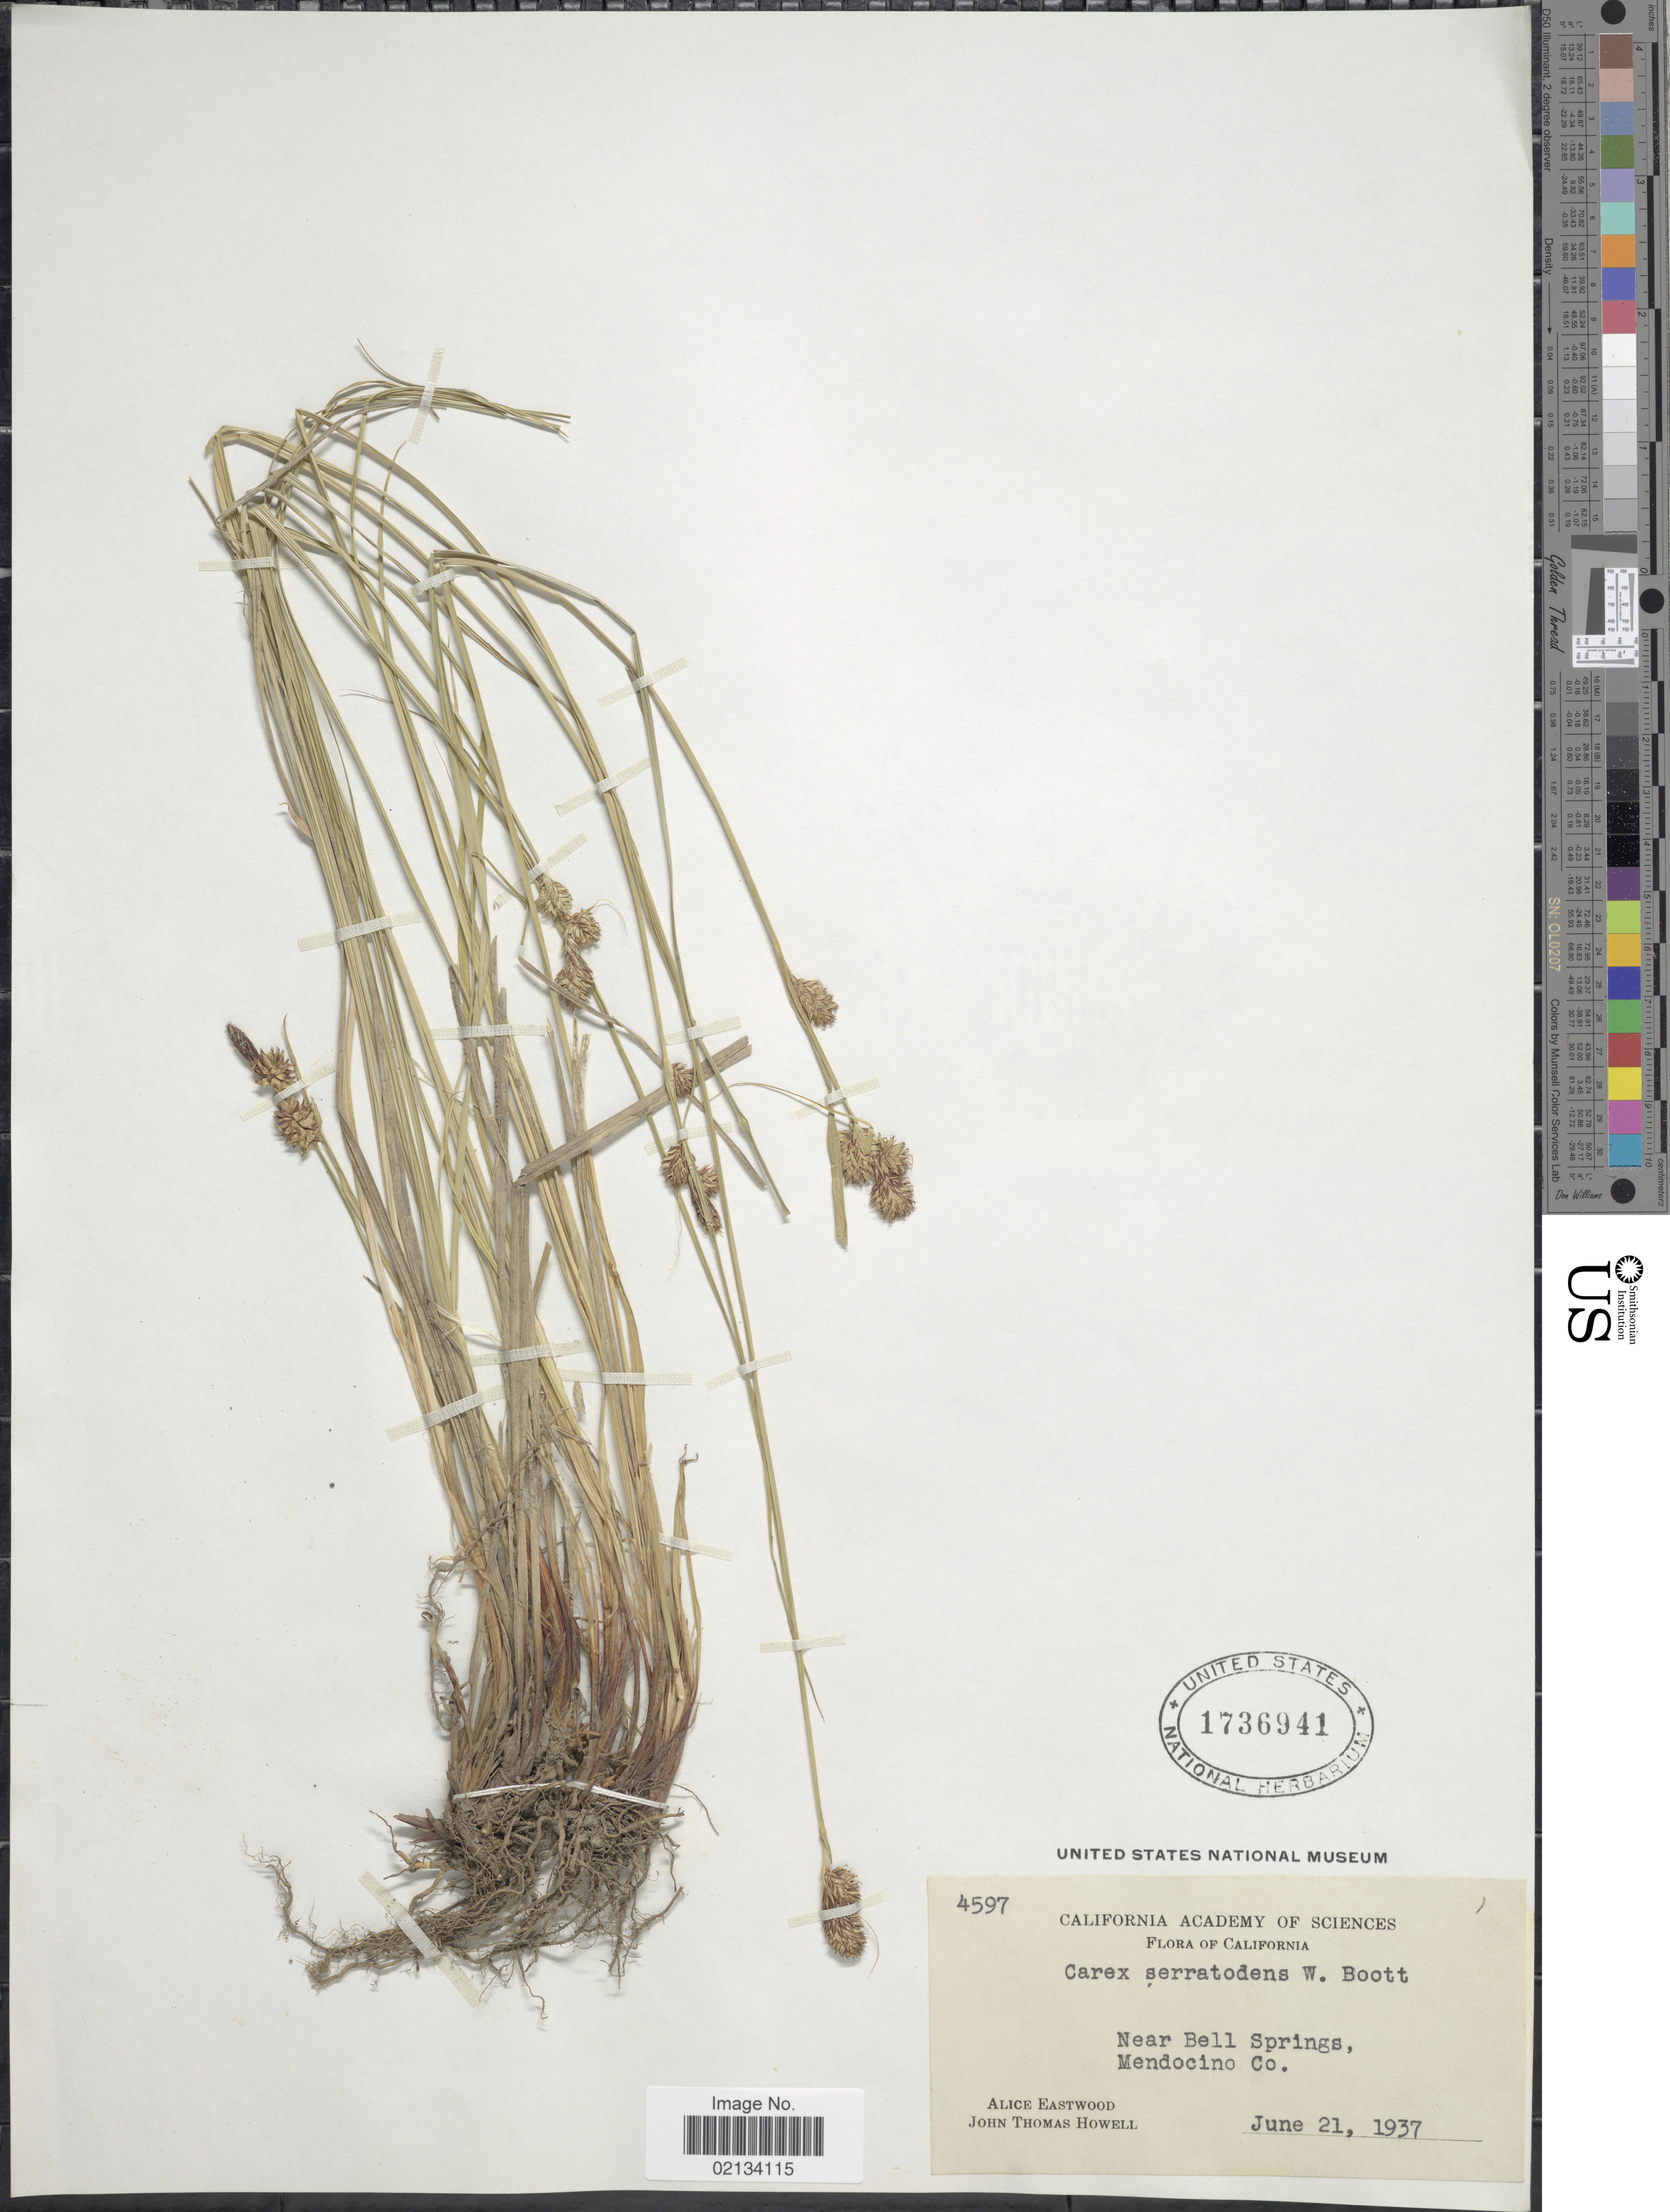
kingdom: Plantae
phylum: Tracheophyta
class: Liliopsida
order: Poales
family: Cyperaceae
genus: Carex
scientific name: Carex serratodens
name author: W. Boott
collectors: A. Eastwood & J. T. Howell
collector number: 4597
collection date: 1937-06-21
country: United States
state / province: California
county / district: Mendocino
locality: Near Bell Springs, Mendocino Co.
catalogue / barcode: US 1736941